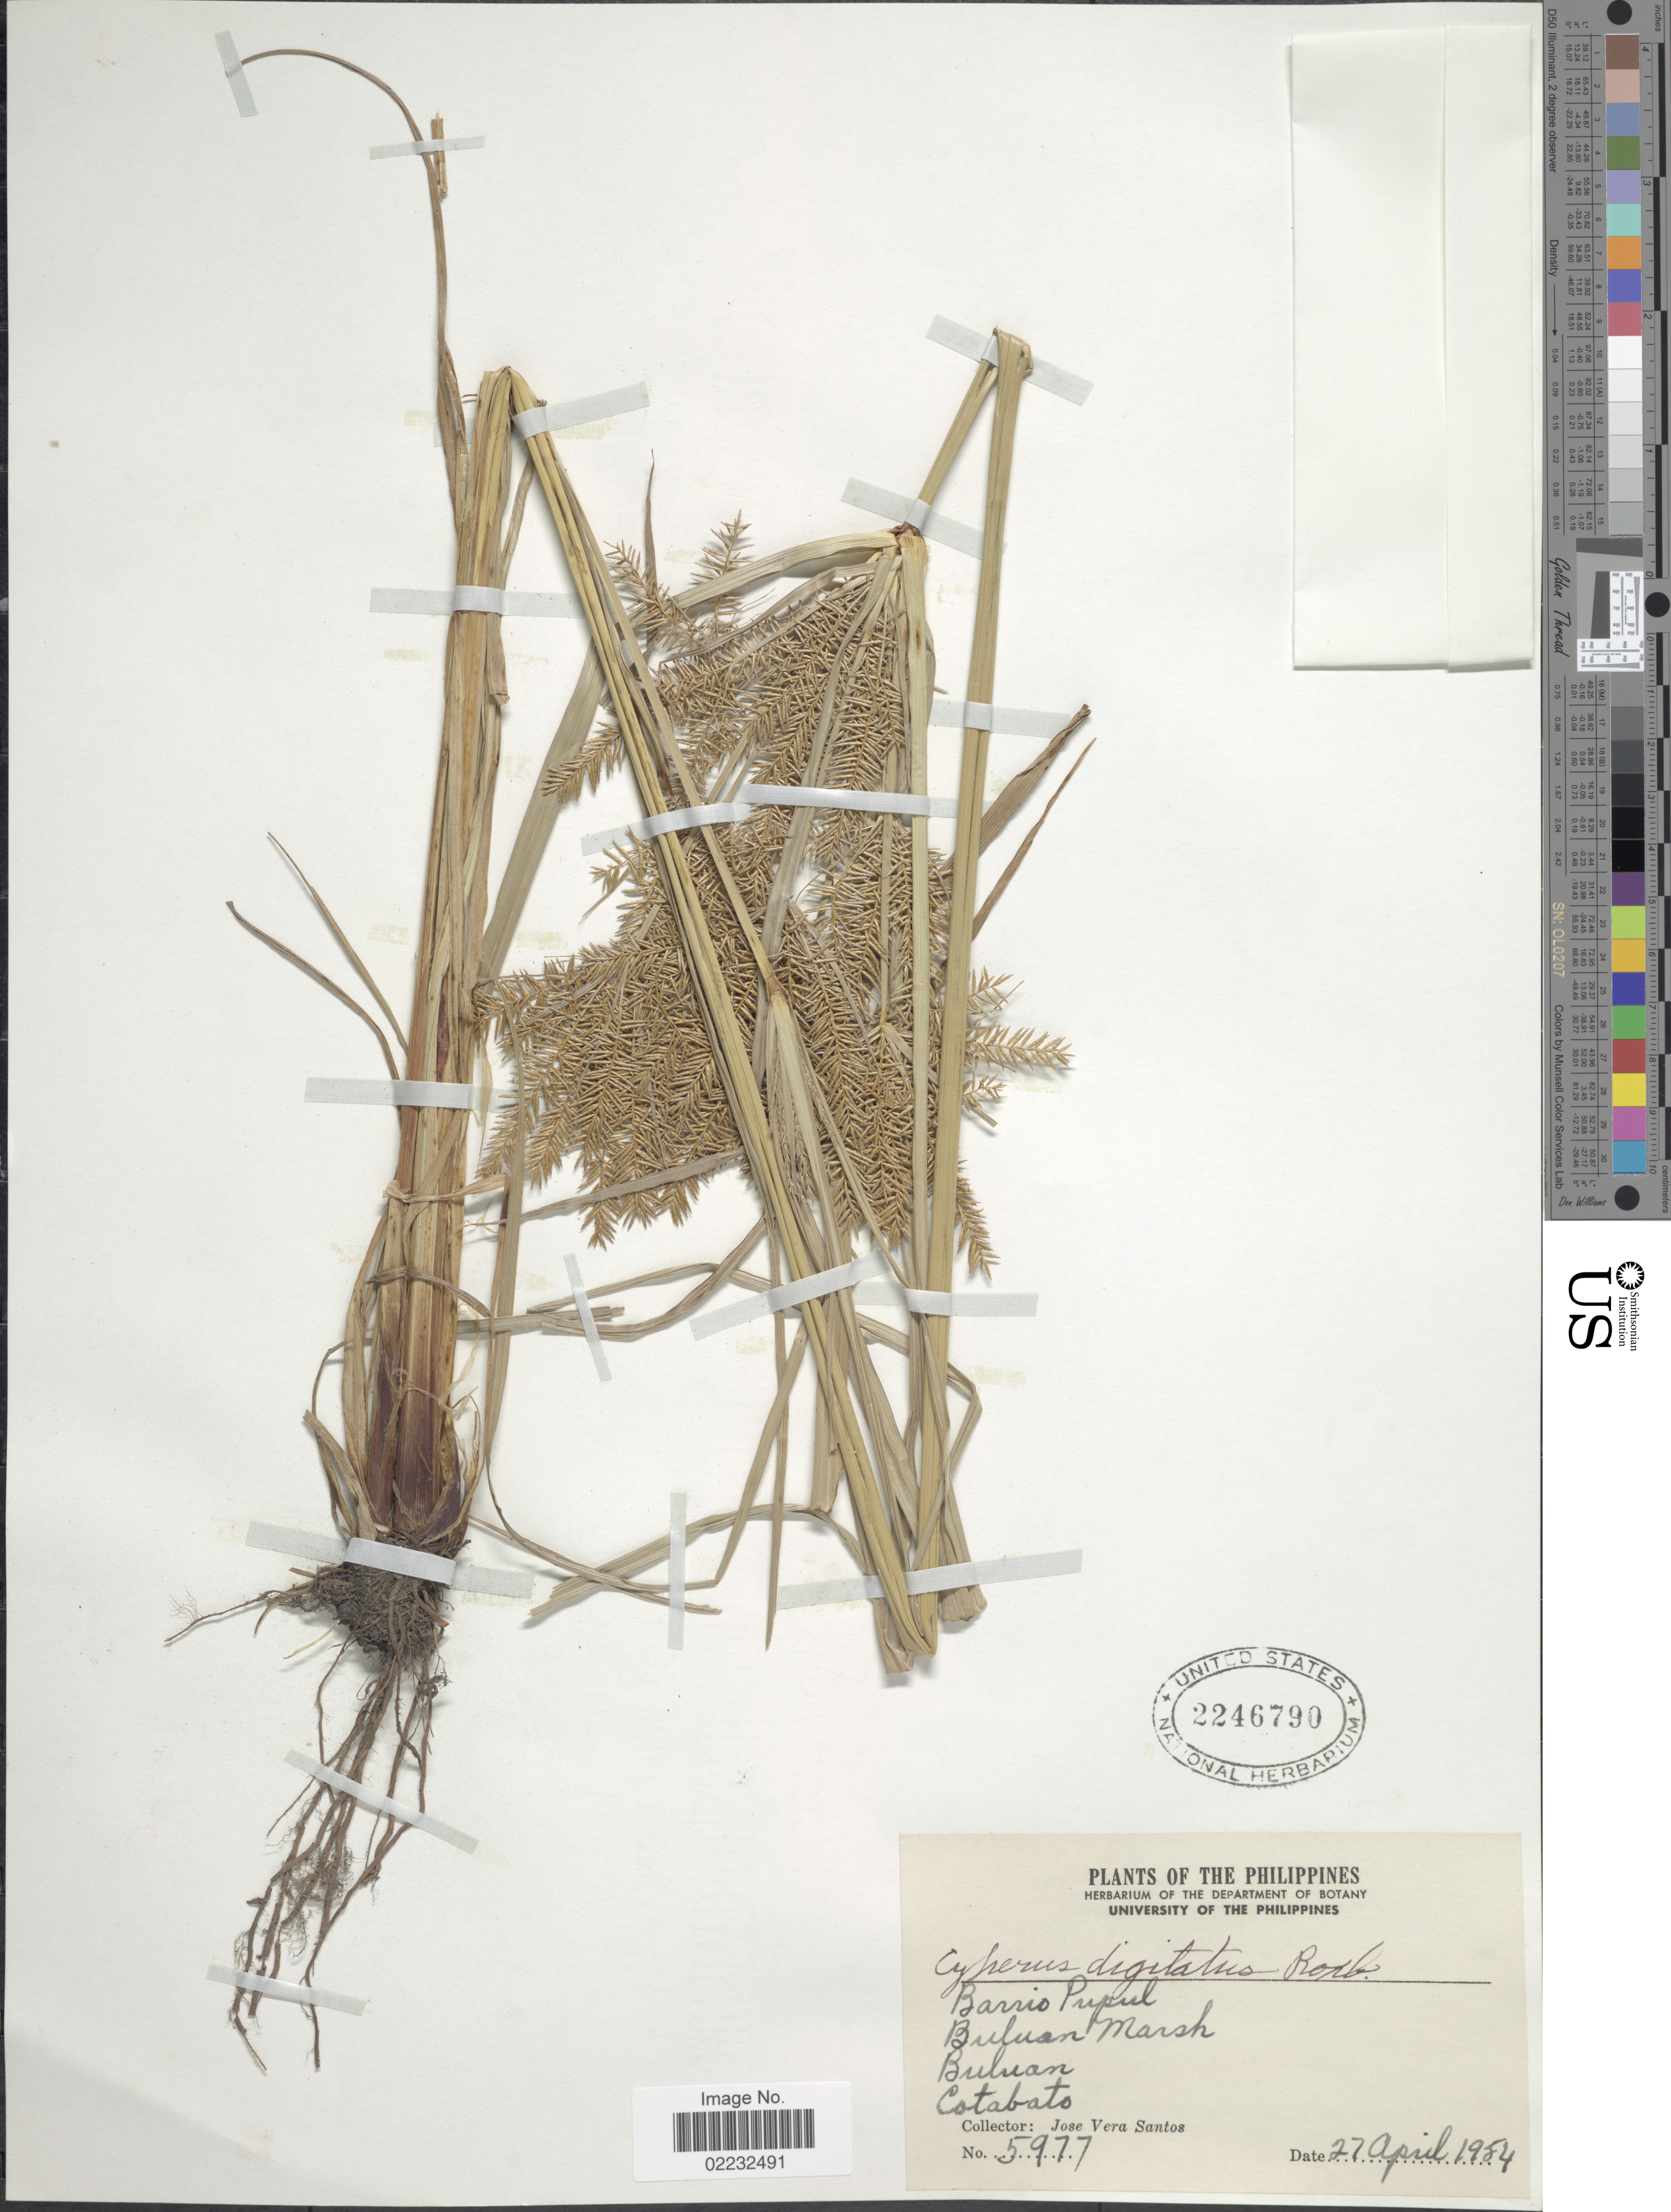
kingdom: Plantae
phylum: Tracheophyta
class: Liliopsida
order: Poales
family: Cyperaceae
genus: Cyperus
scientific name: Cyperus digitatus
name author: Roxb.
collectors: J. V. Santos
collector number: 5977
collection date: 1954-04-27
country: Philippines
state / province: Soccsksargen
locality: Barrio Pupul, Buluan Marsh, Buluan, Cotabato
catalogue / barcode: US 2246790